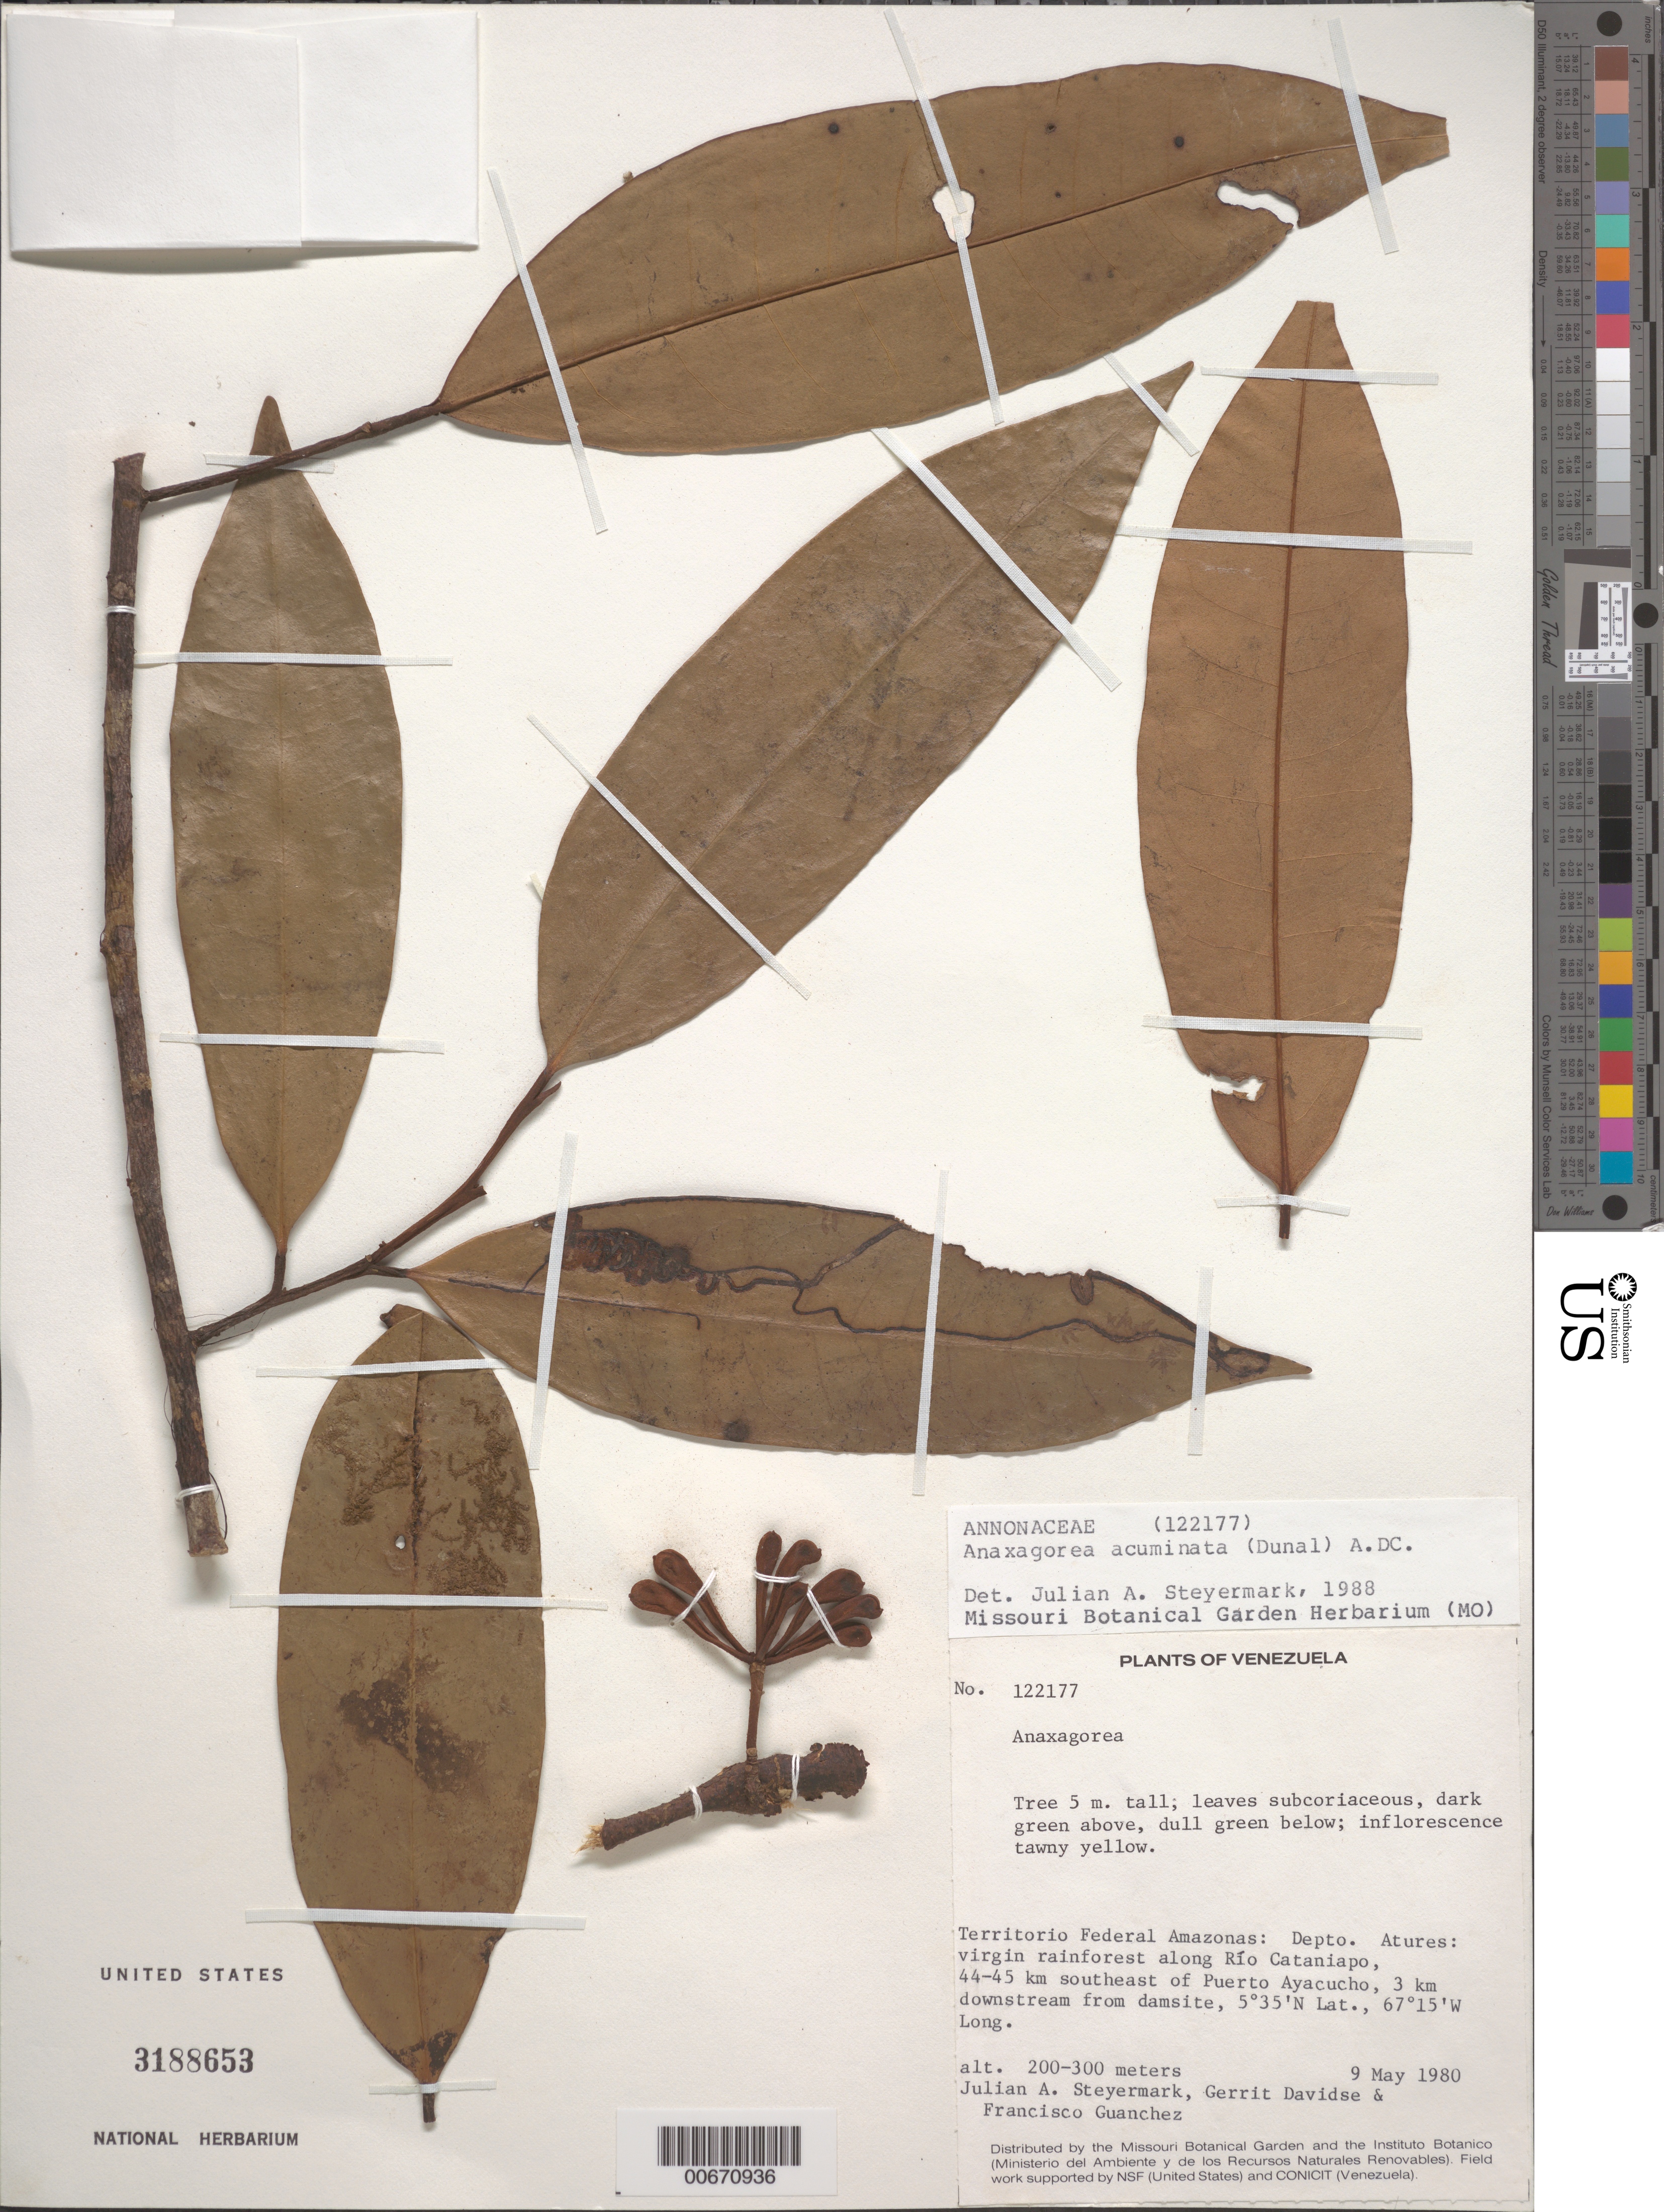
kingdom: Plantae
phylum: Tracheophyta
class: Magnoliopsida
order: Magnoliales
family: Annonaceae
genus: Anaxagorea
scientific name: Anaxagorea acuminata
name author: (Dunal) A. DC.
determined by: Steyermark, Julian A., (VEN)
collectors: J. Steyermark, G. Davidse & F. Guánchez M.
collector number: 122177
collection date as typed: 9-May-80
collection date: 1980-05-09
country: Venezuela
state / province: Amazonas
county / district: Atures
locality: Río Cataniapo, 44-45 km SE Puerto Ayacucho, 3 km downstream from damsite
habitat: Virgin rainforest along river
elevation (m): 200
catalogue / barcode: US 3188653